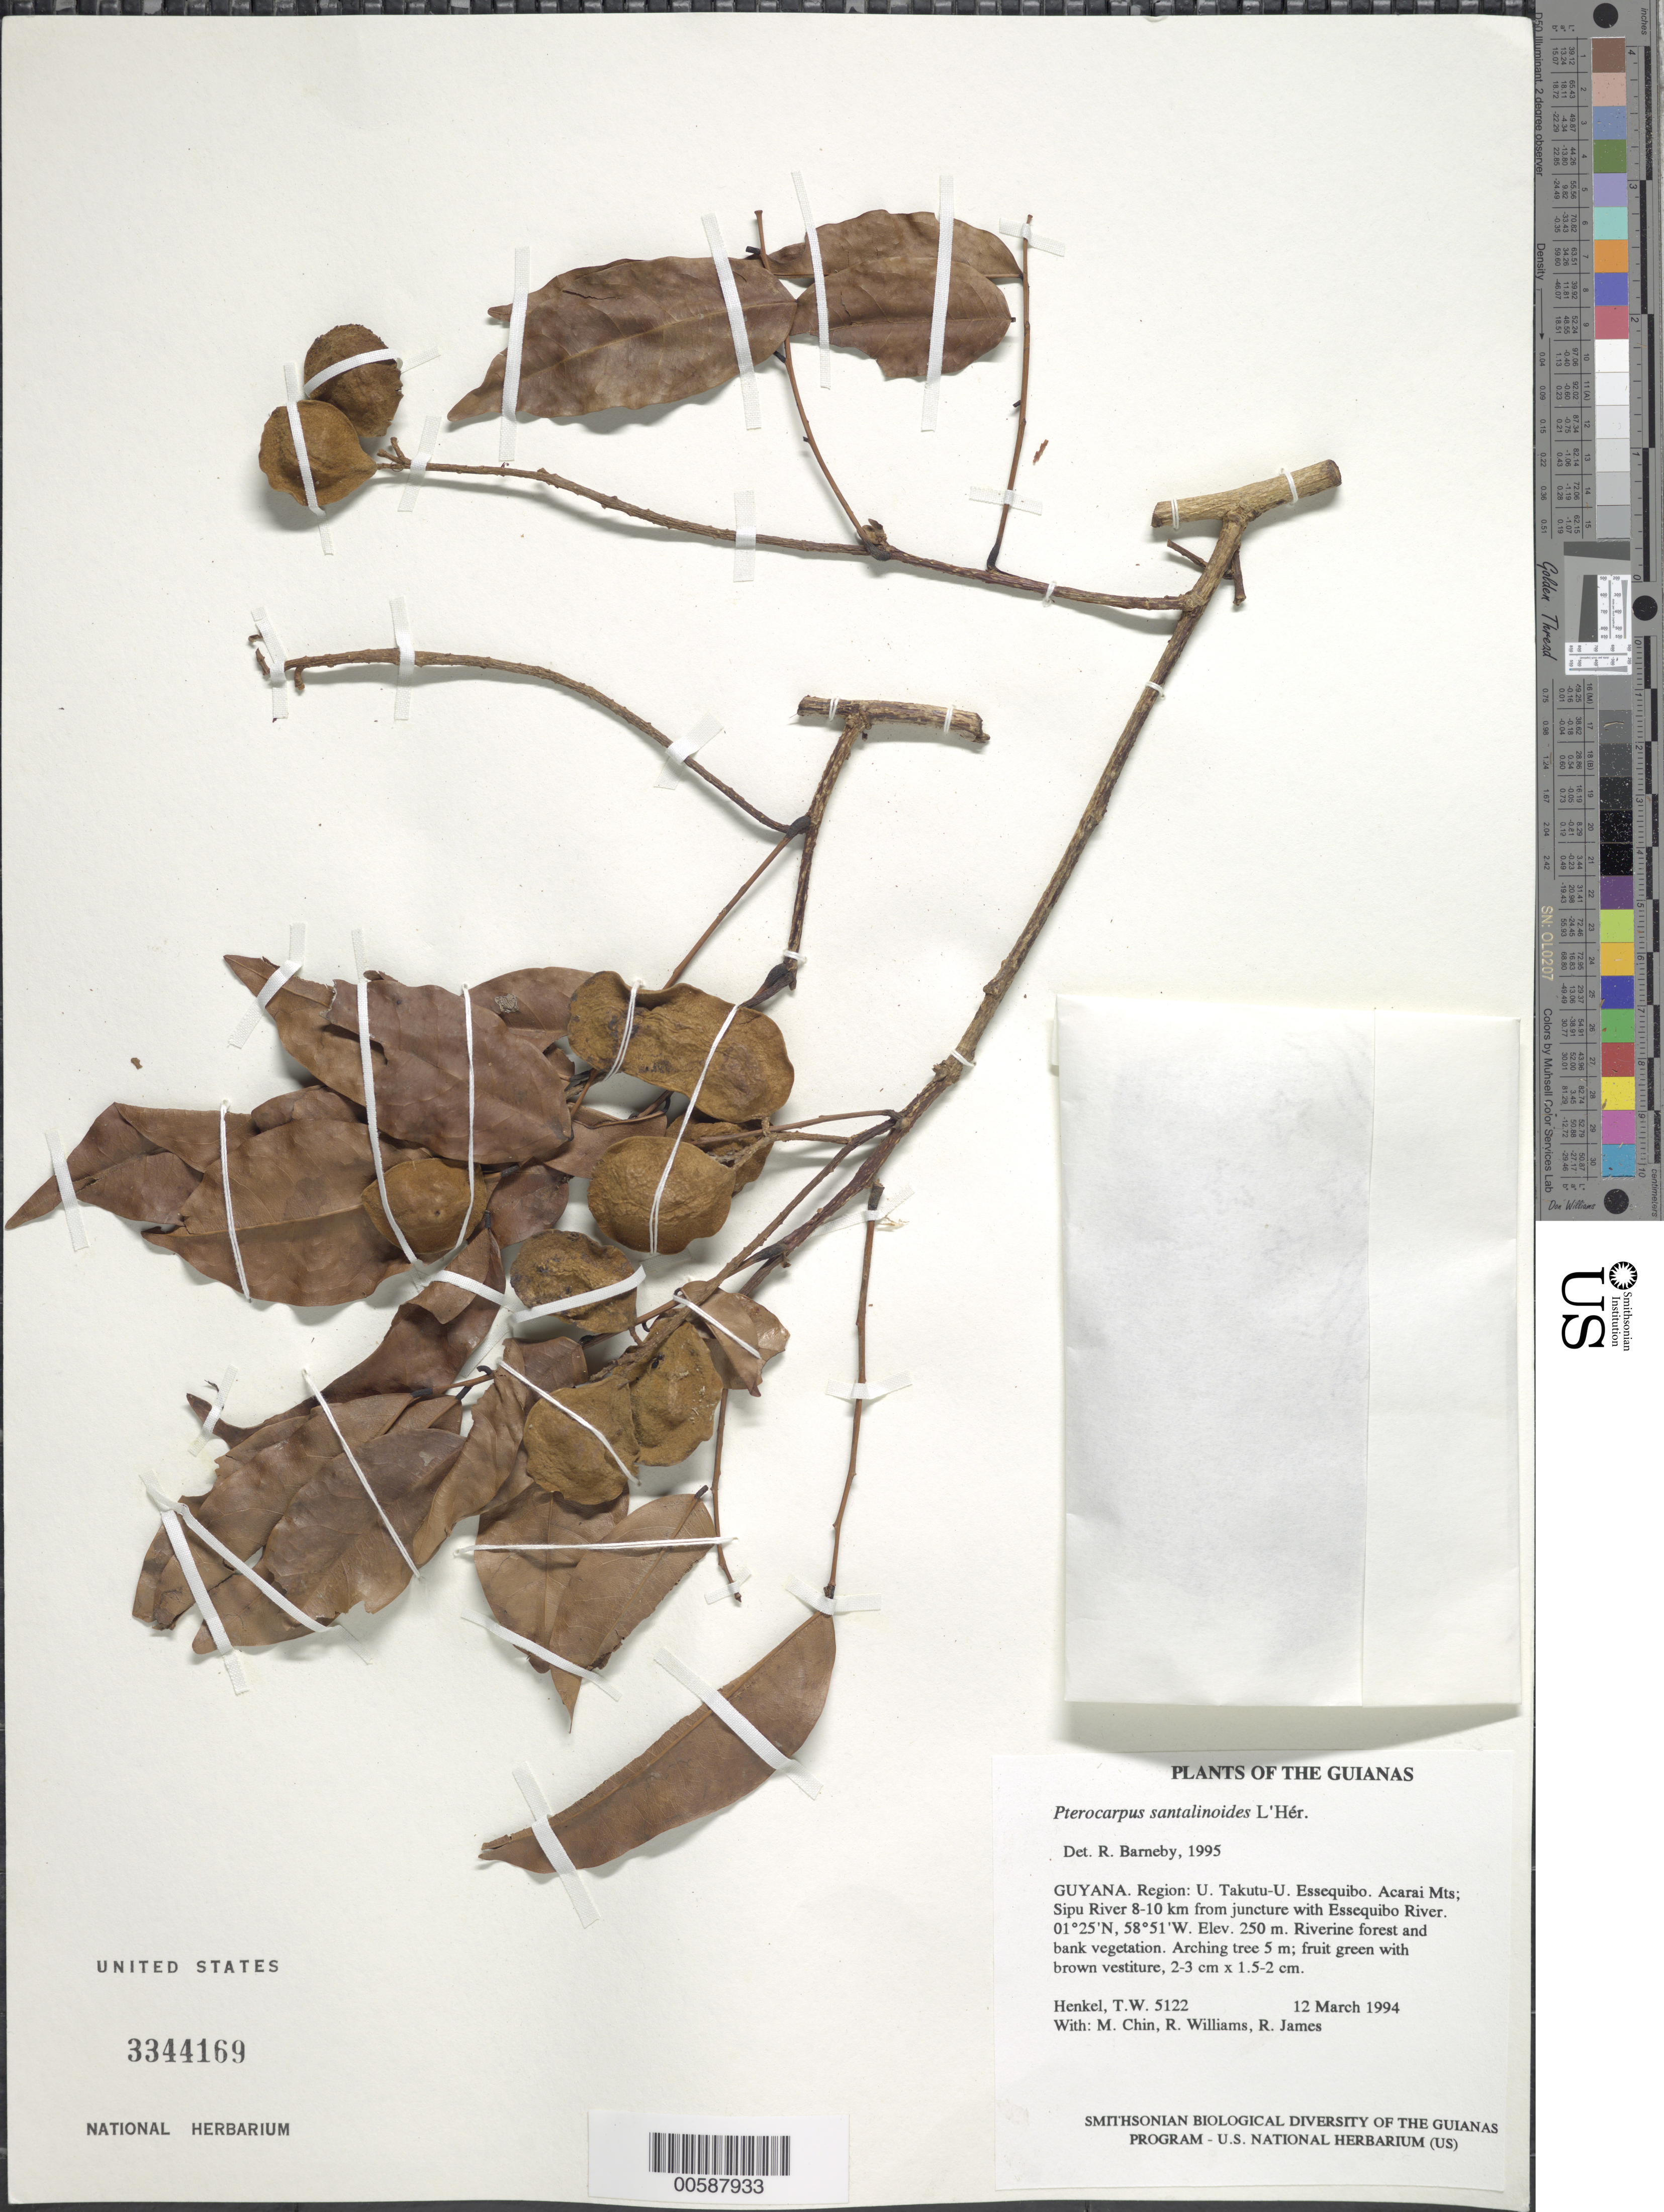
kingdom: Plantae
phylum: Tracheophyta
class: Magnoliopsida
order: Fabales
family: Fabaceae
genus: Pterocarpus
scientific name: Pterocarpus santalinoides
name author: L'Hér. ex DC.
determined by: Barneby, Rupert C., (NY)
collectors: T. Henkel, M. Chin, R. Williams & R. James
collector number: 5122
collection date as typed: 12 March 1994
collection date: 1994-03-12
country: Guyana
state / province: U. Takutu-U. Essequibo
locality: Acarai Mts; Sipu River 8-10 km from juncture with Essequibo River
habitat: Riverine forest and bank vegetation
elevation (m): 250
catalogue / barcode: US 3344169